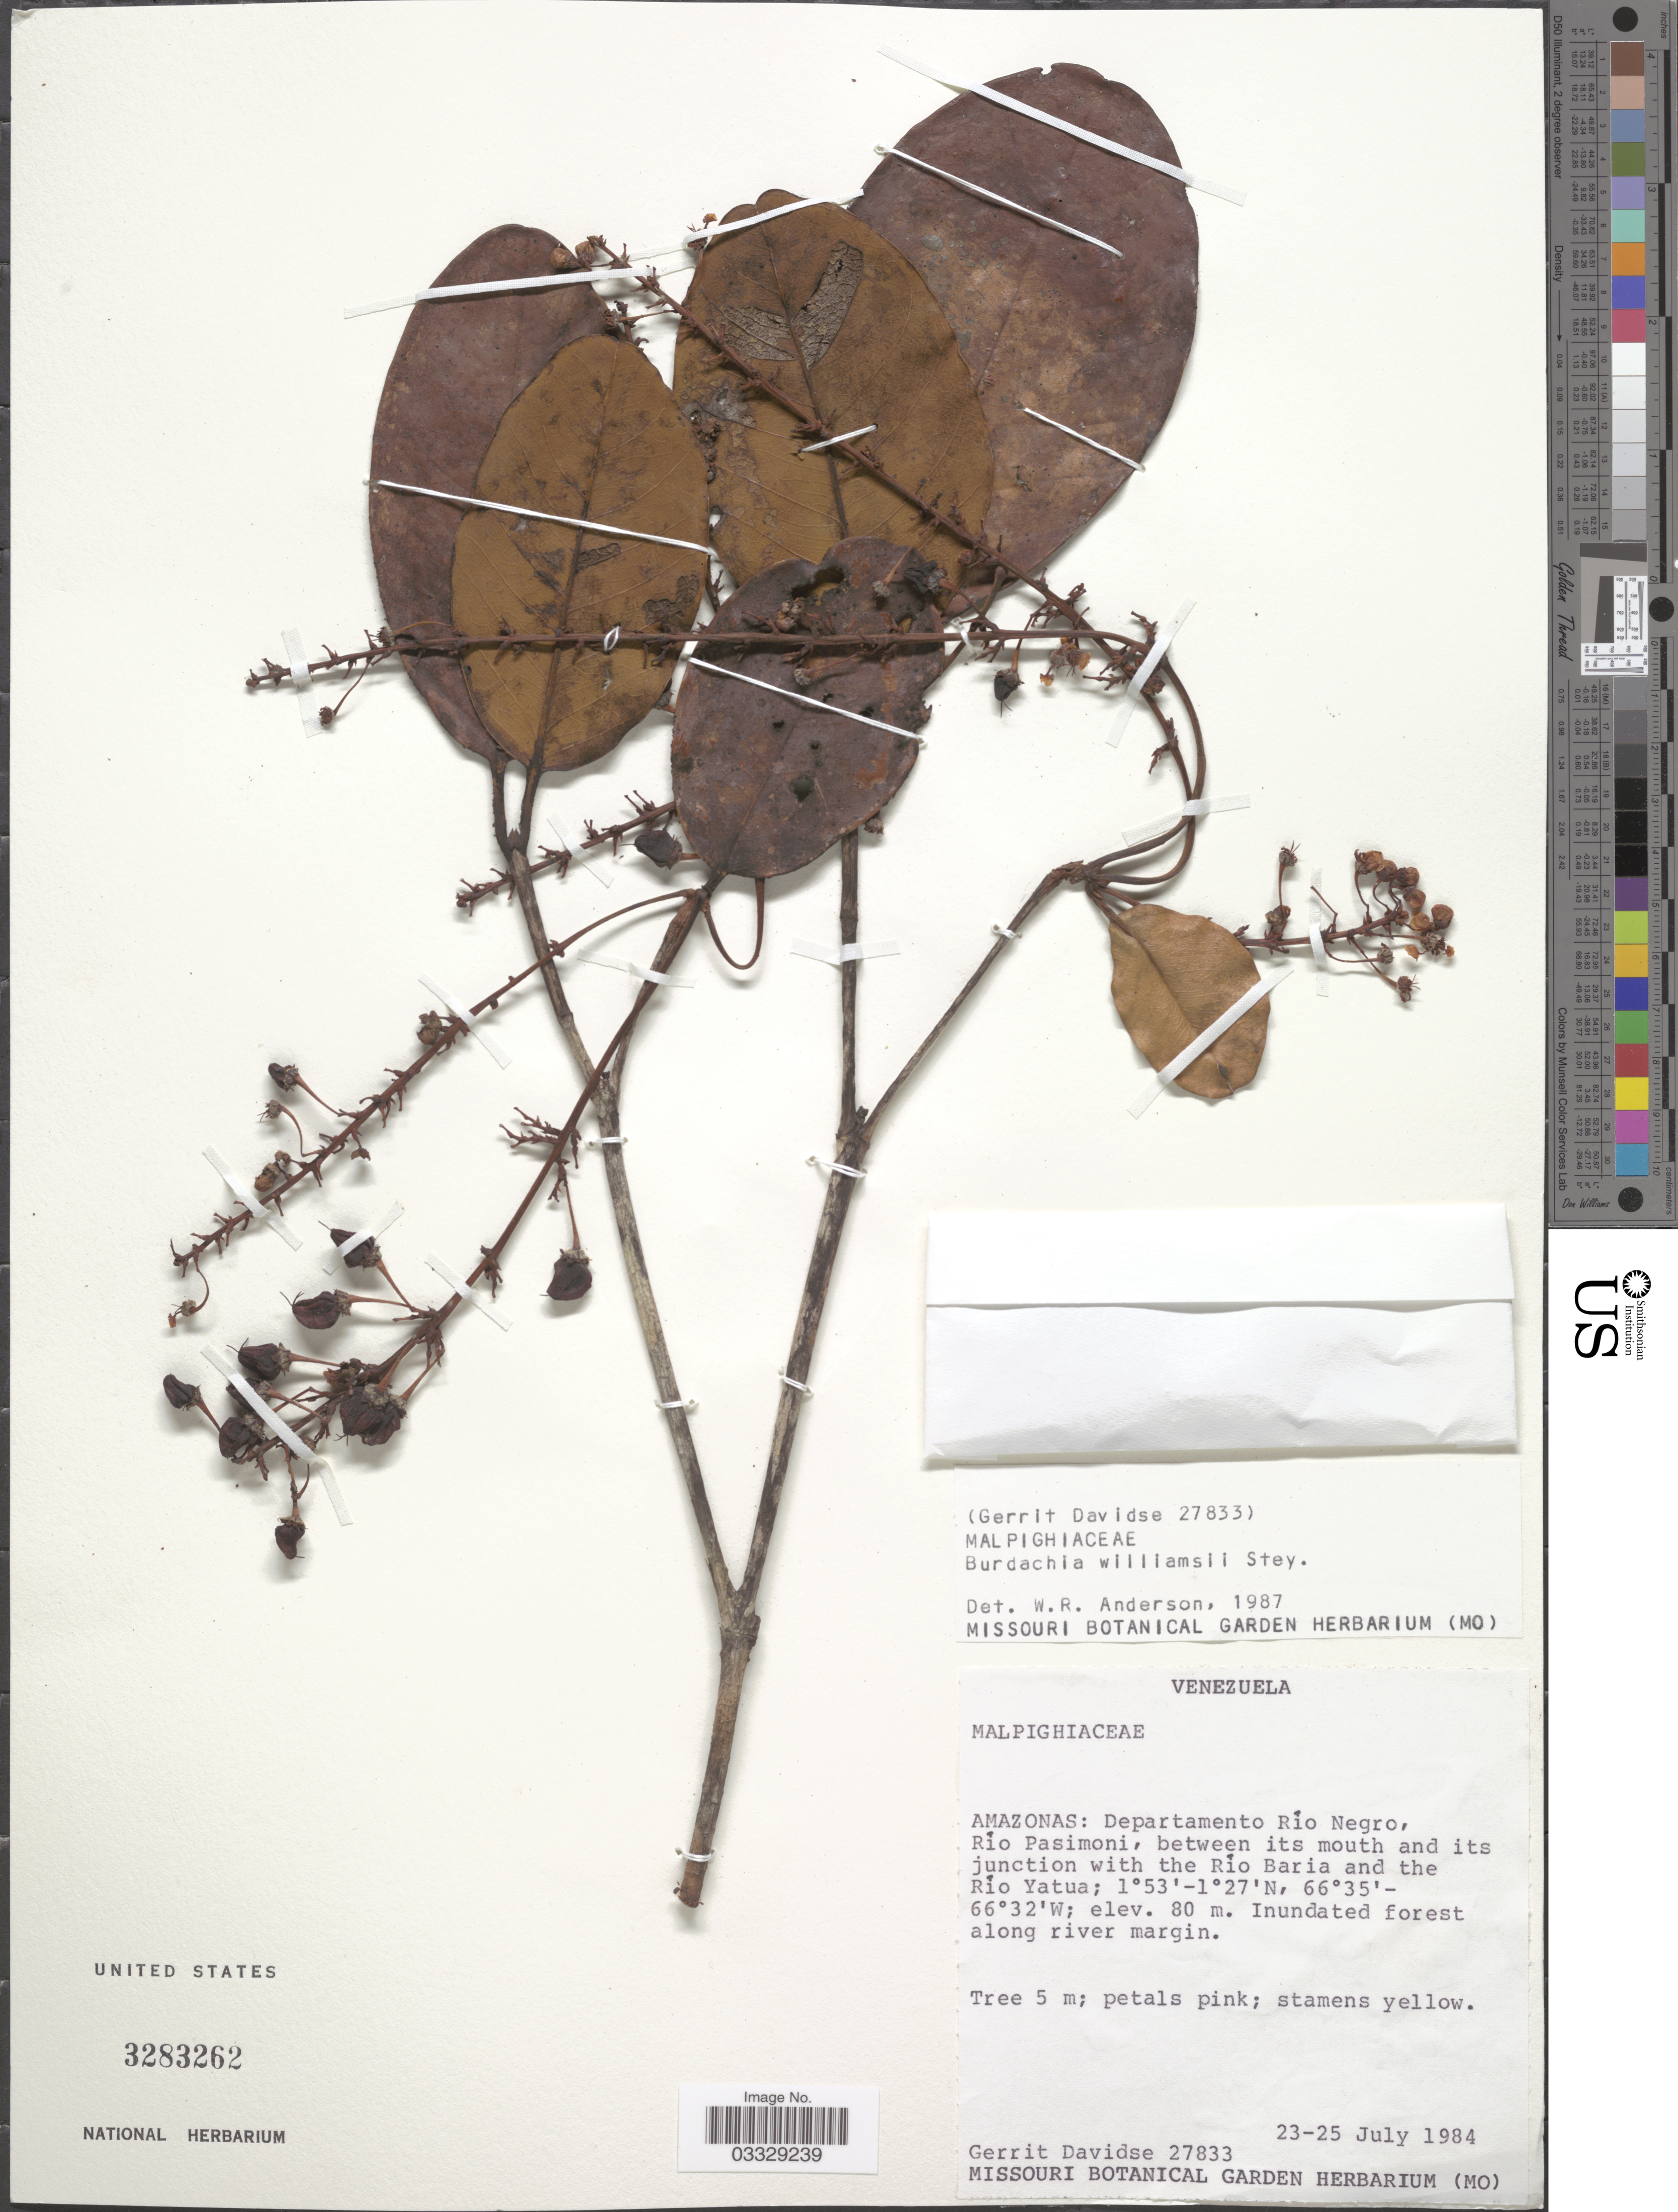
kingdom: Plantae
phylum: Tracheophyta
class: Magnoliopsida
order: Malpighiales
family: Malpighiaceae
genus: Burdachia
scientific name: Burdachia williamsii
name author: Steyerm.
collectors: G. Davidse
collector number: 27833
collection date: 1984-07-23/1984-07-25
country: Venezuela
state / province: Amazonas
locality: Departamento Río Negro, Río Pasimoni, between its mouth and its junction with the Río Baria and the Río Yatua. Inundated forest along river margin.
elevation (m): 80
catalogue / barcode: US 3283262